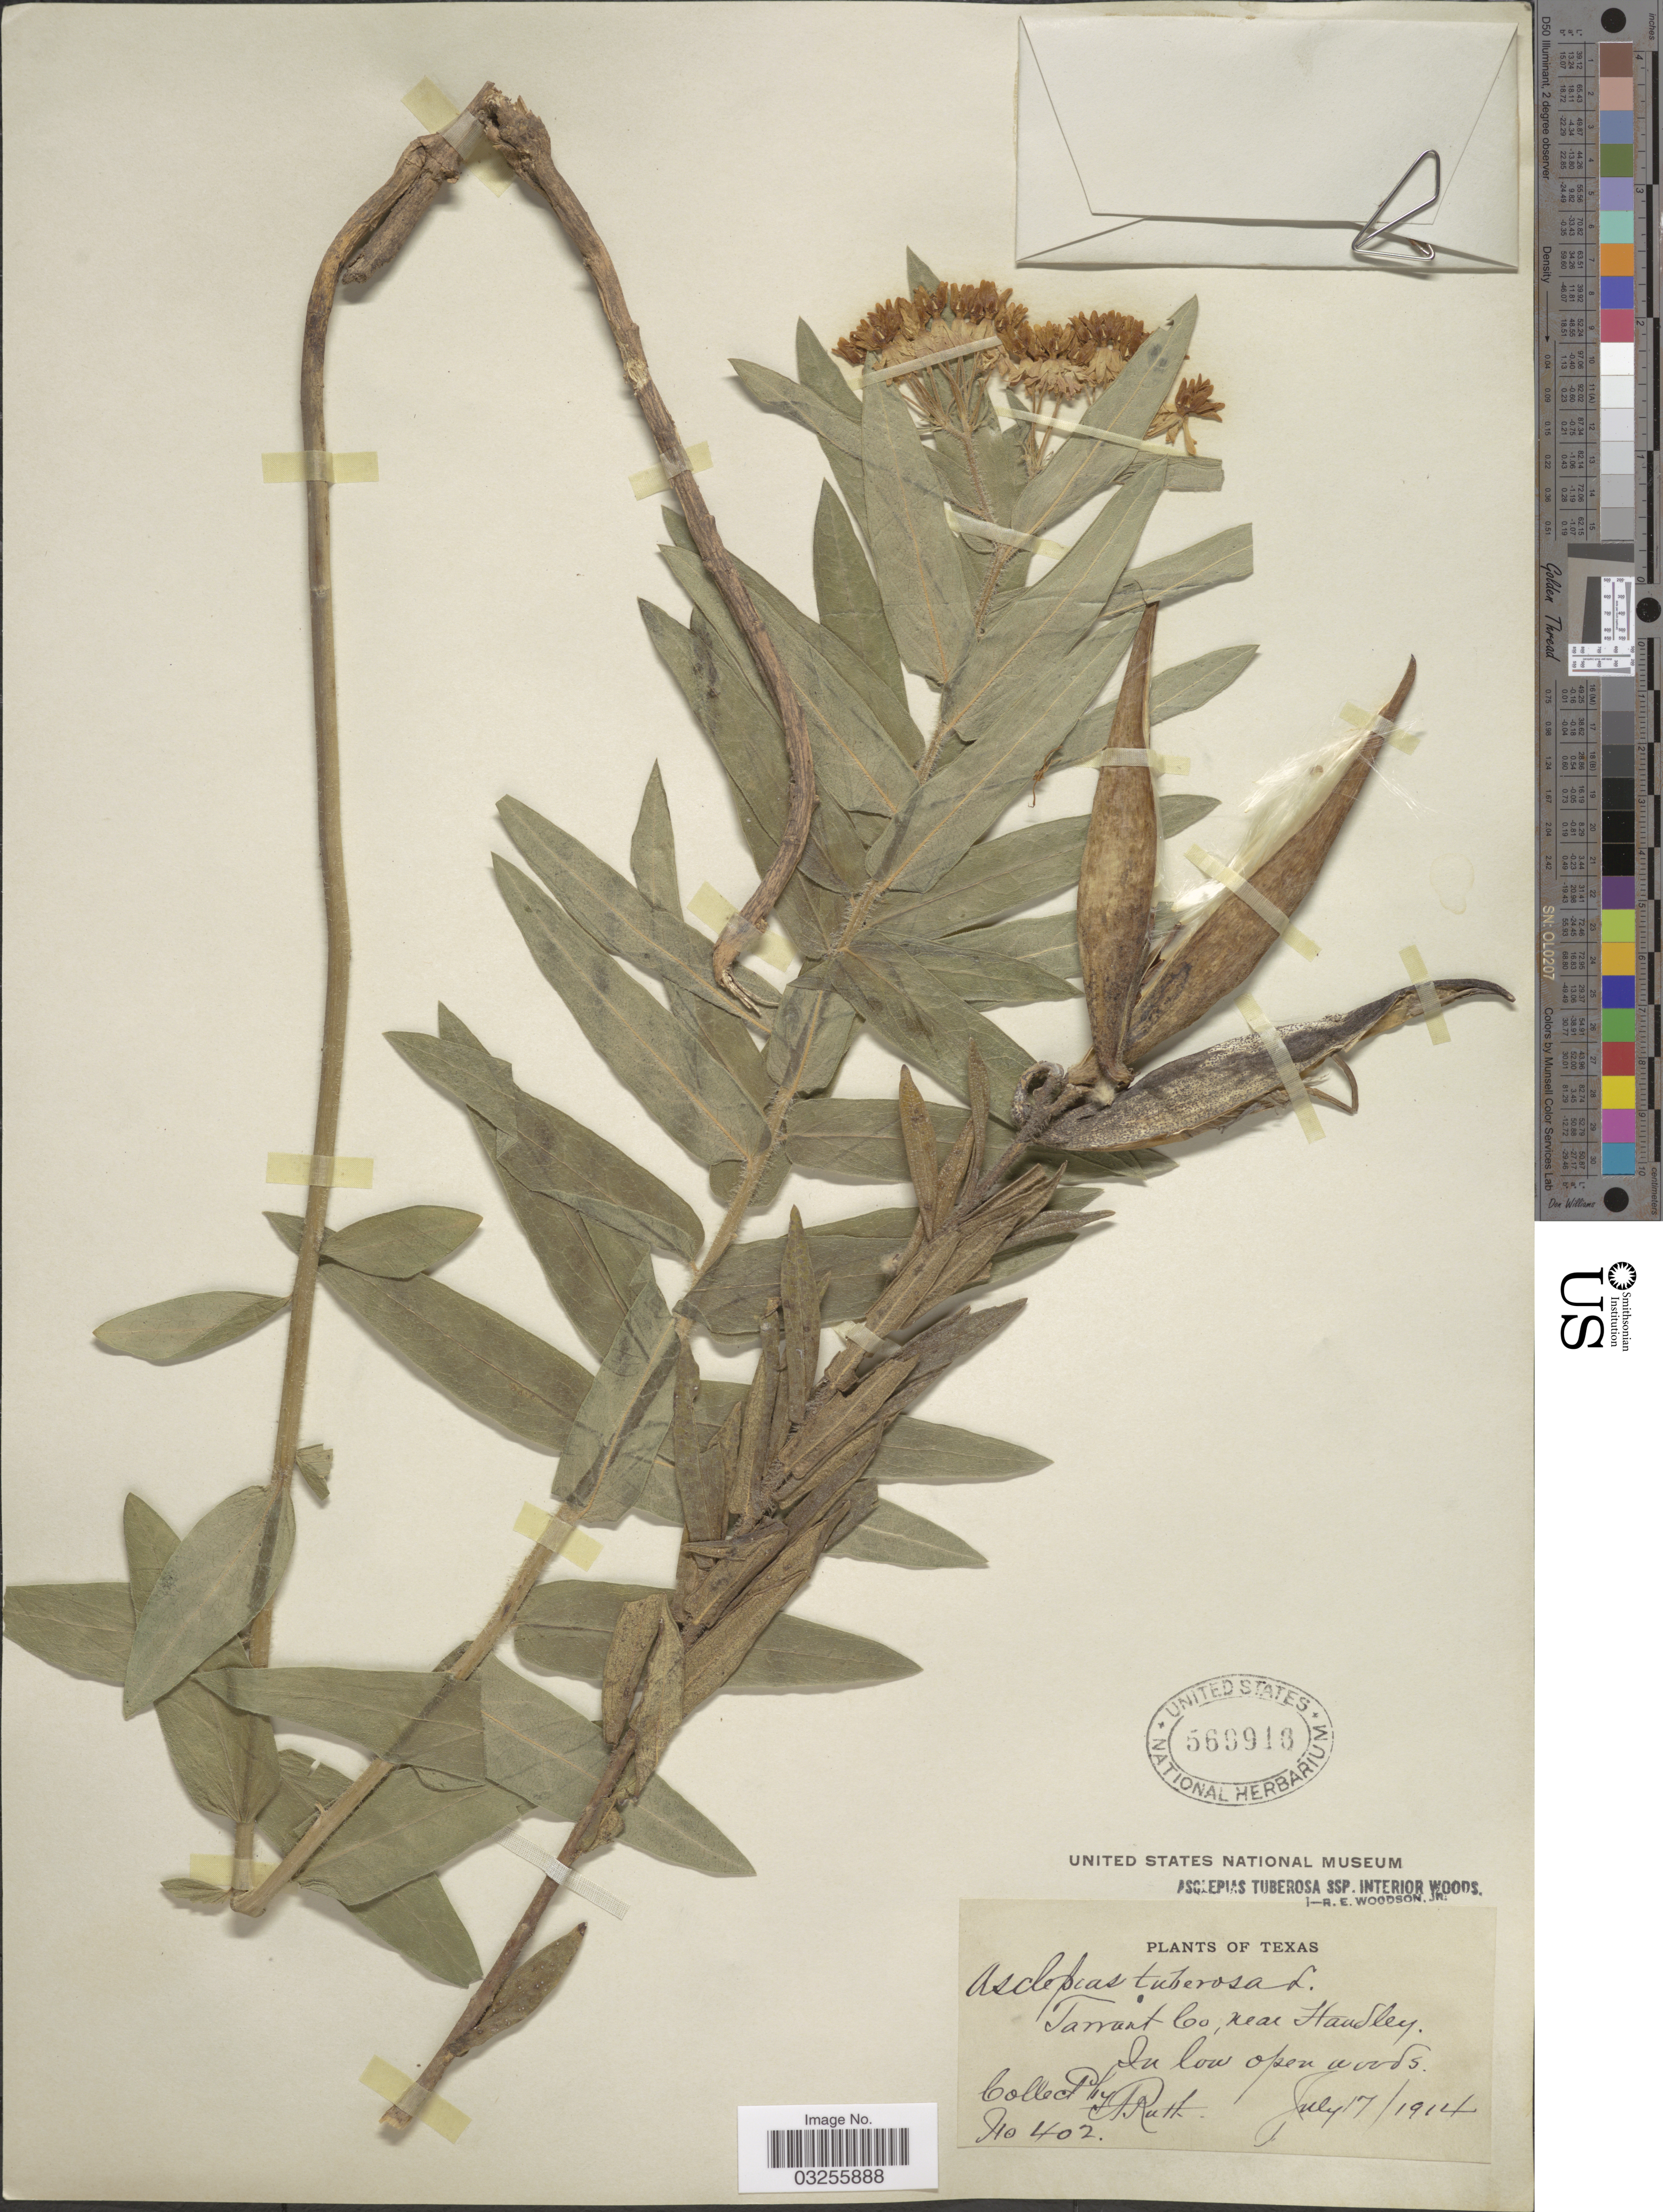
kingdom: Plantae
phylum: Tracheophyta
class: Magnoliopsida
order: Gentianales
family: Apocynaceae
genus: Asclepias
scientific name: Asclepias tuberosa subsp. interior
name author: Woodson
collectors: -. Ruth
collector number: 402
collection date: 1914-07-17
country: United States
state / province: Texas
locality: Tarrant Co., near Handley.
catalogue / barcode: US 569916